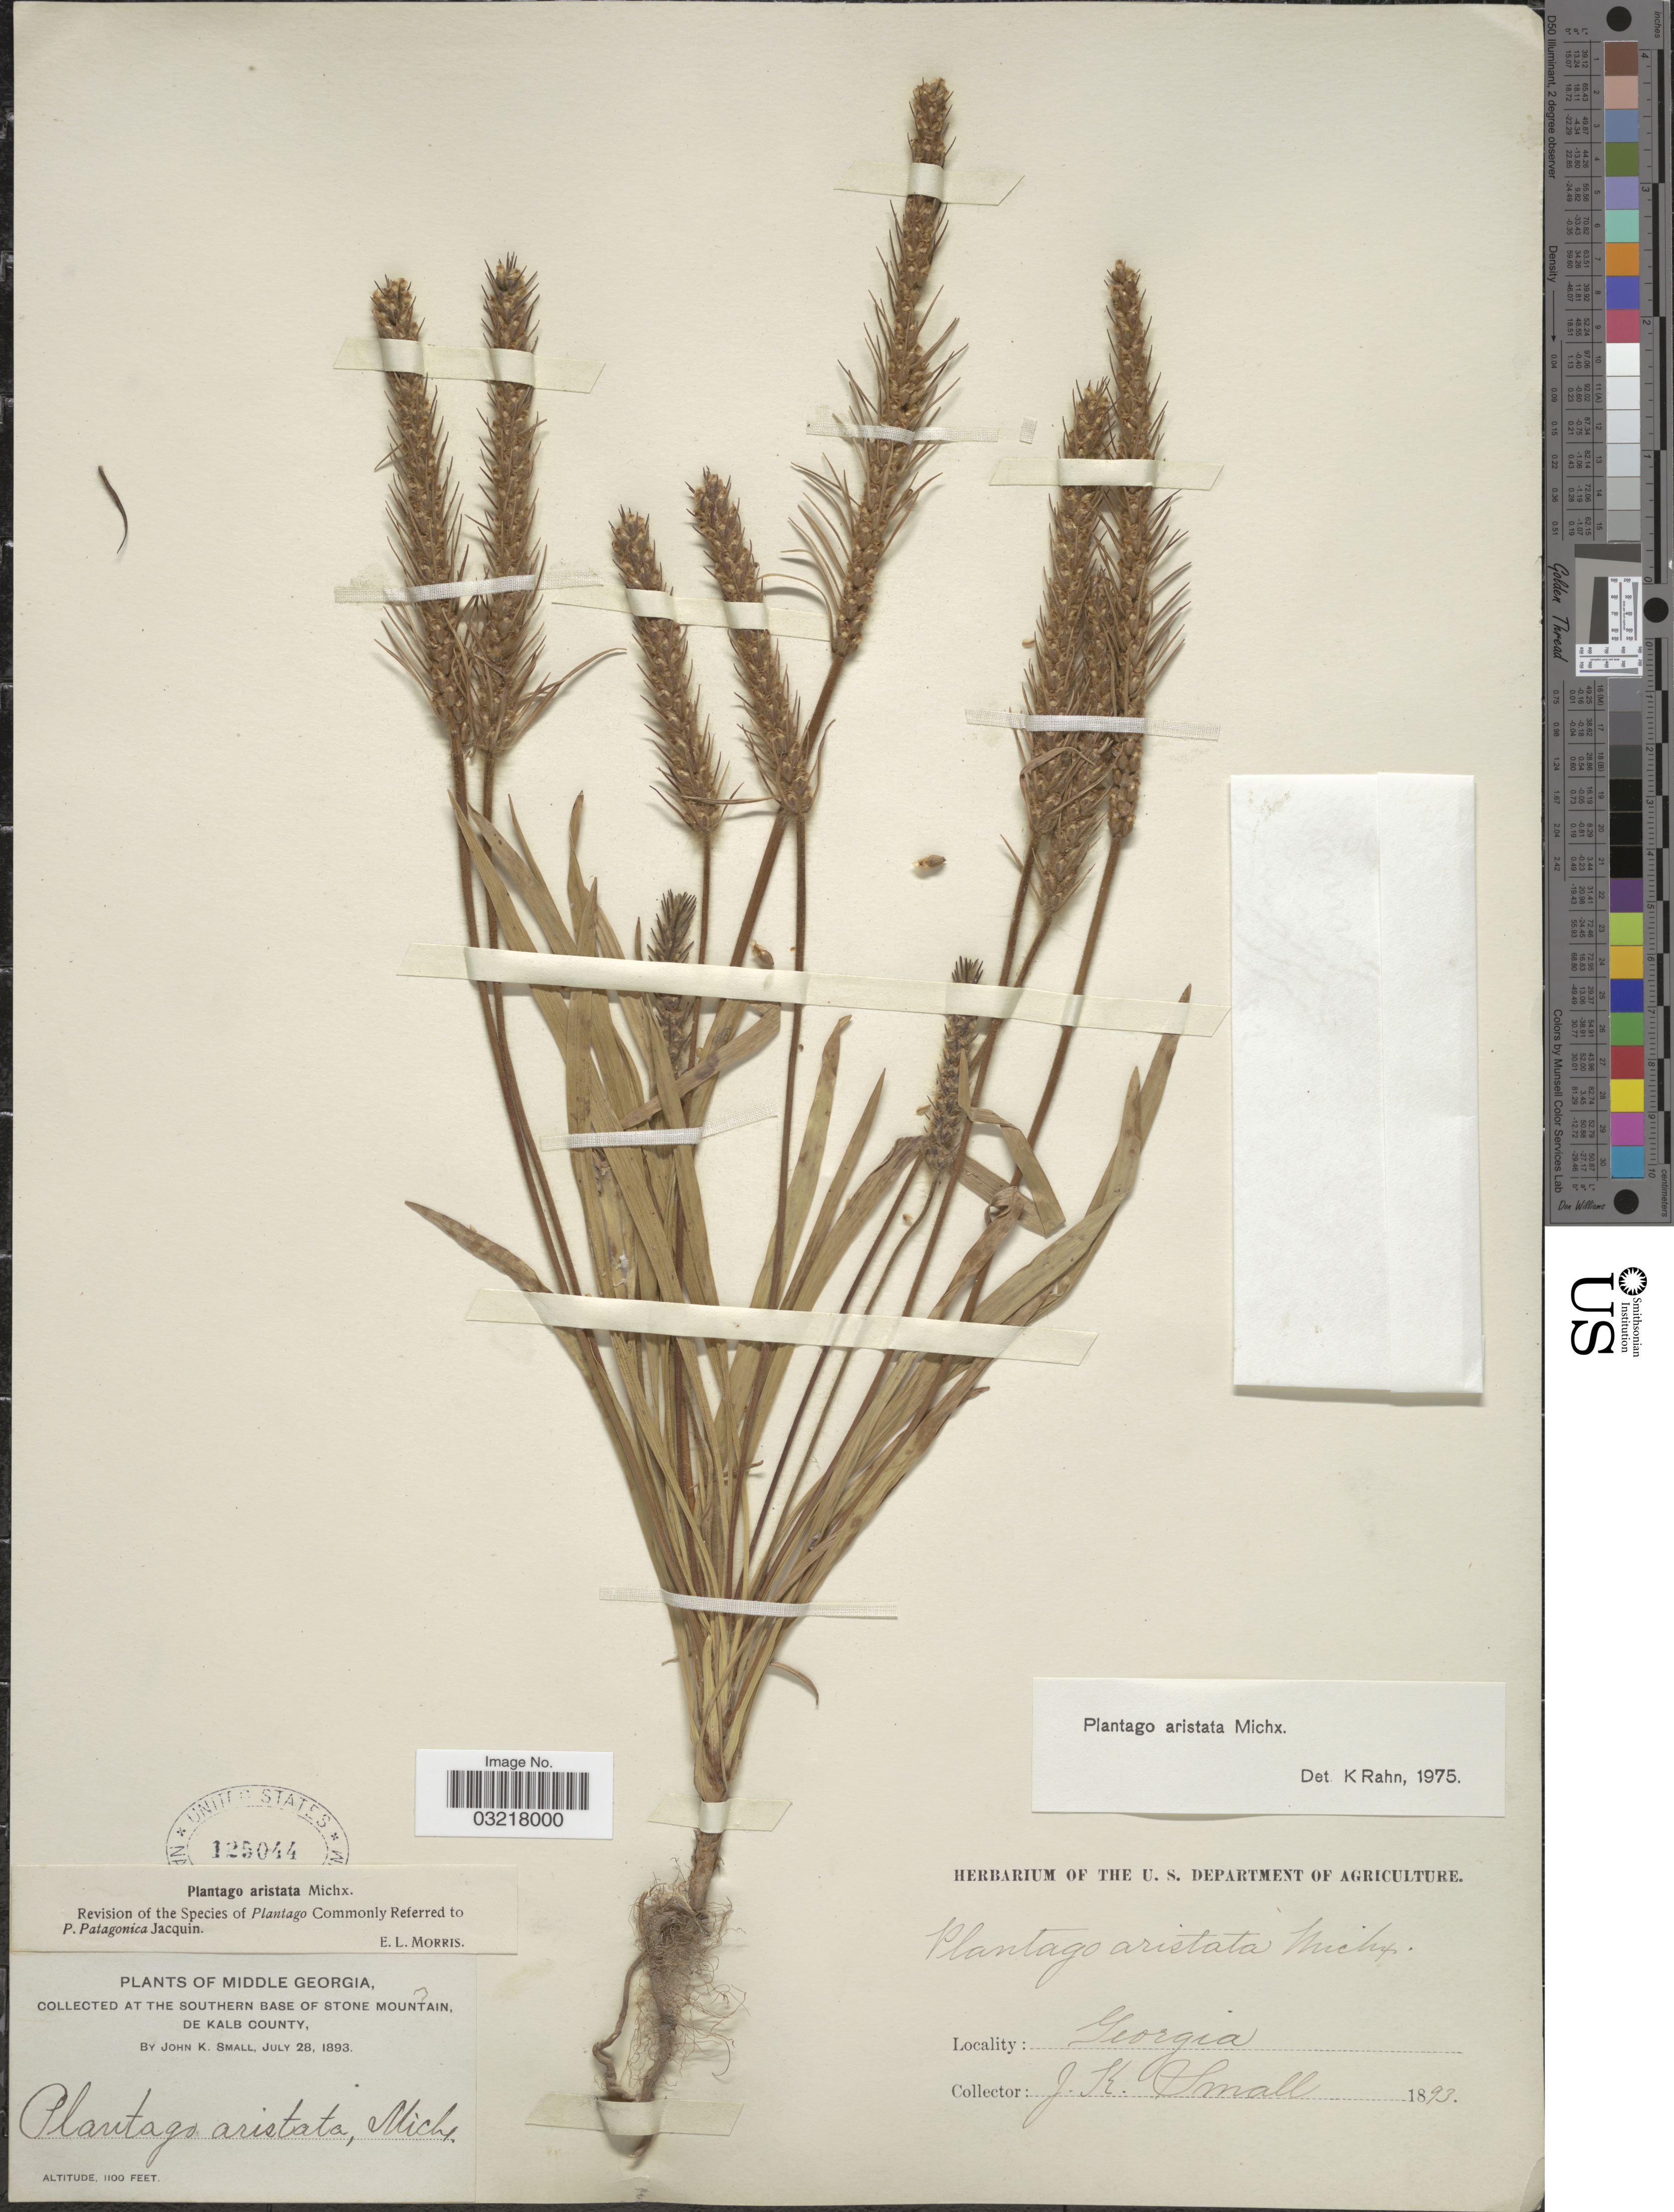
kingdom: Plantae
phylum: Tracheophyta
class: Magnoliopsida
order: Lamiales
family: Plantaginaceae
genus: Plantago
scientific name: Plantago aristata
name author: Michx.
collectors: J. K. Small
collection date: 1893-07-28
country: United States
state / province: Georgia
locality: Middle Georgia. Southern Base of Stone Mountain, De Kalb County.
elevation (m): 335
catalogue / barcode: US 125044